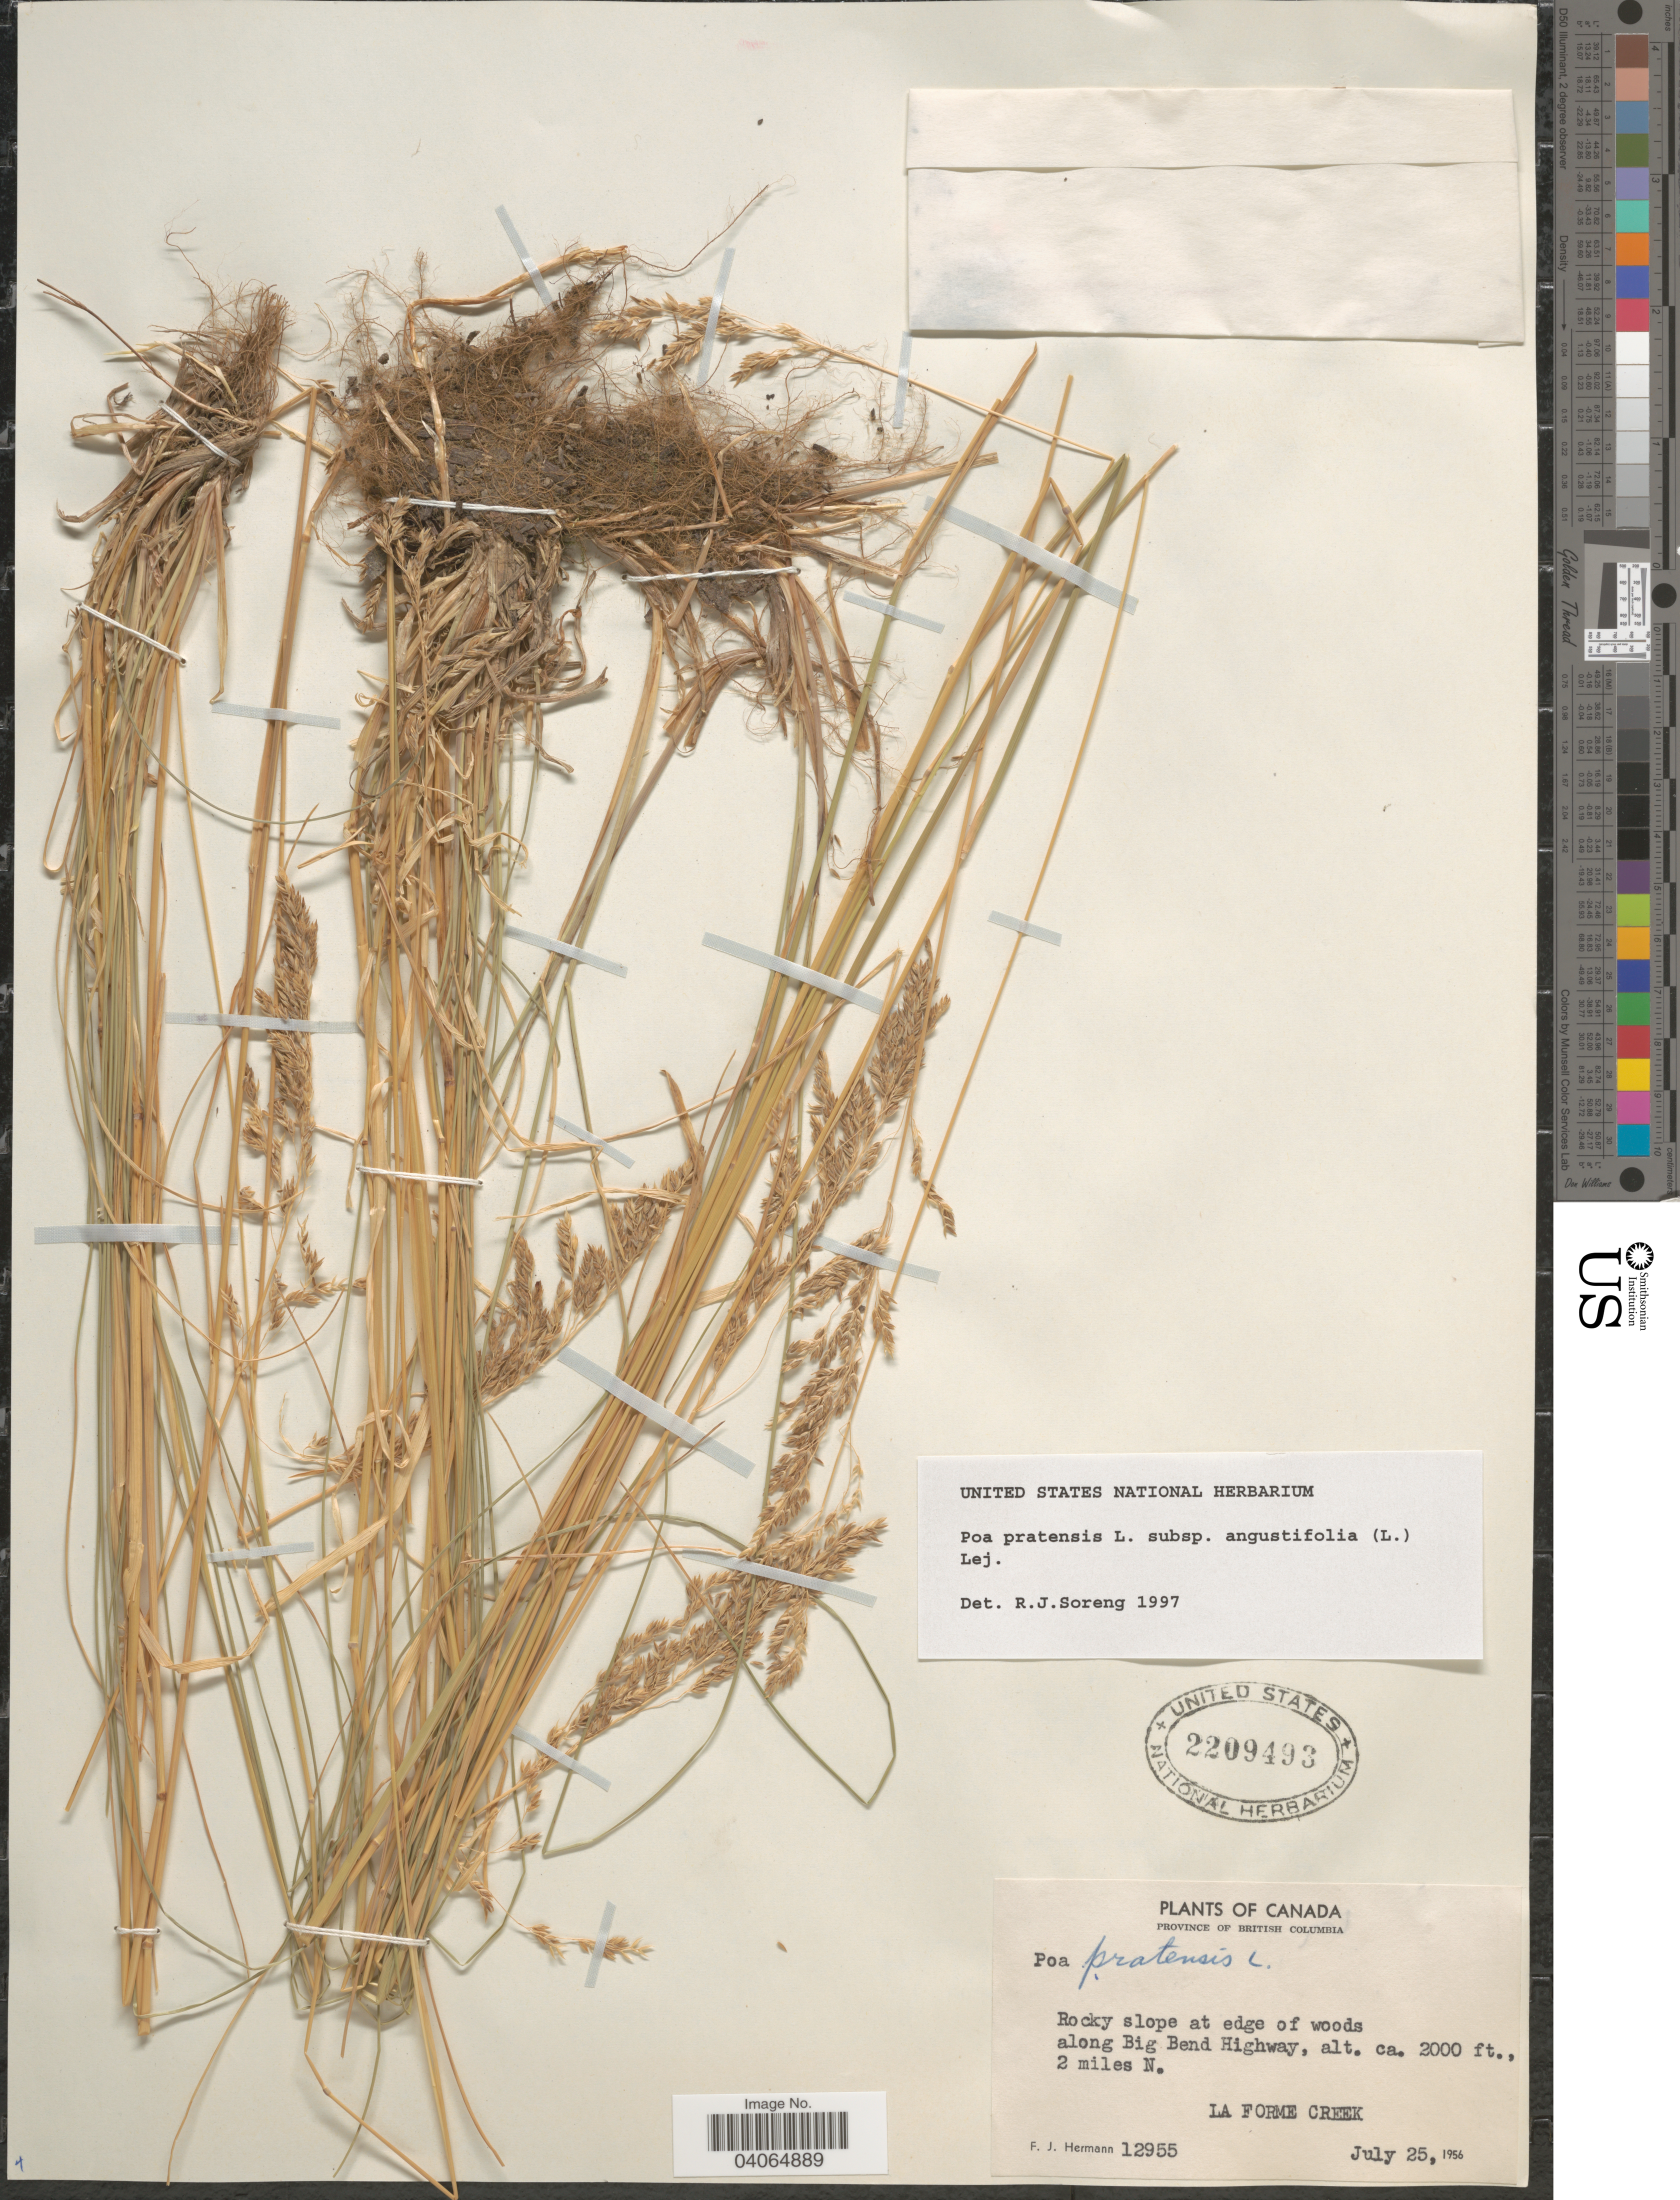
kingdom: Plantae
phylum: Tracheophyta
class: Liliopsida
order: Poales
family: Poaceae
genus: Poa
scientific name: Poa pratensis subsp. angustifolia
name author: (L.) Lej.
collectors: F. J. Hermann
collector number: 12955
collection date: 1956-07-25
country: Canada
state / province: British Columbia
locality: Along Big Bend Highway, 2 miles N. La Forme Creek.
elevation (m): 610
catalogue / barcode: US 2209493